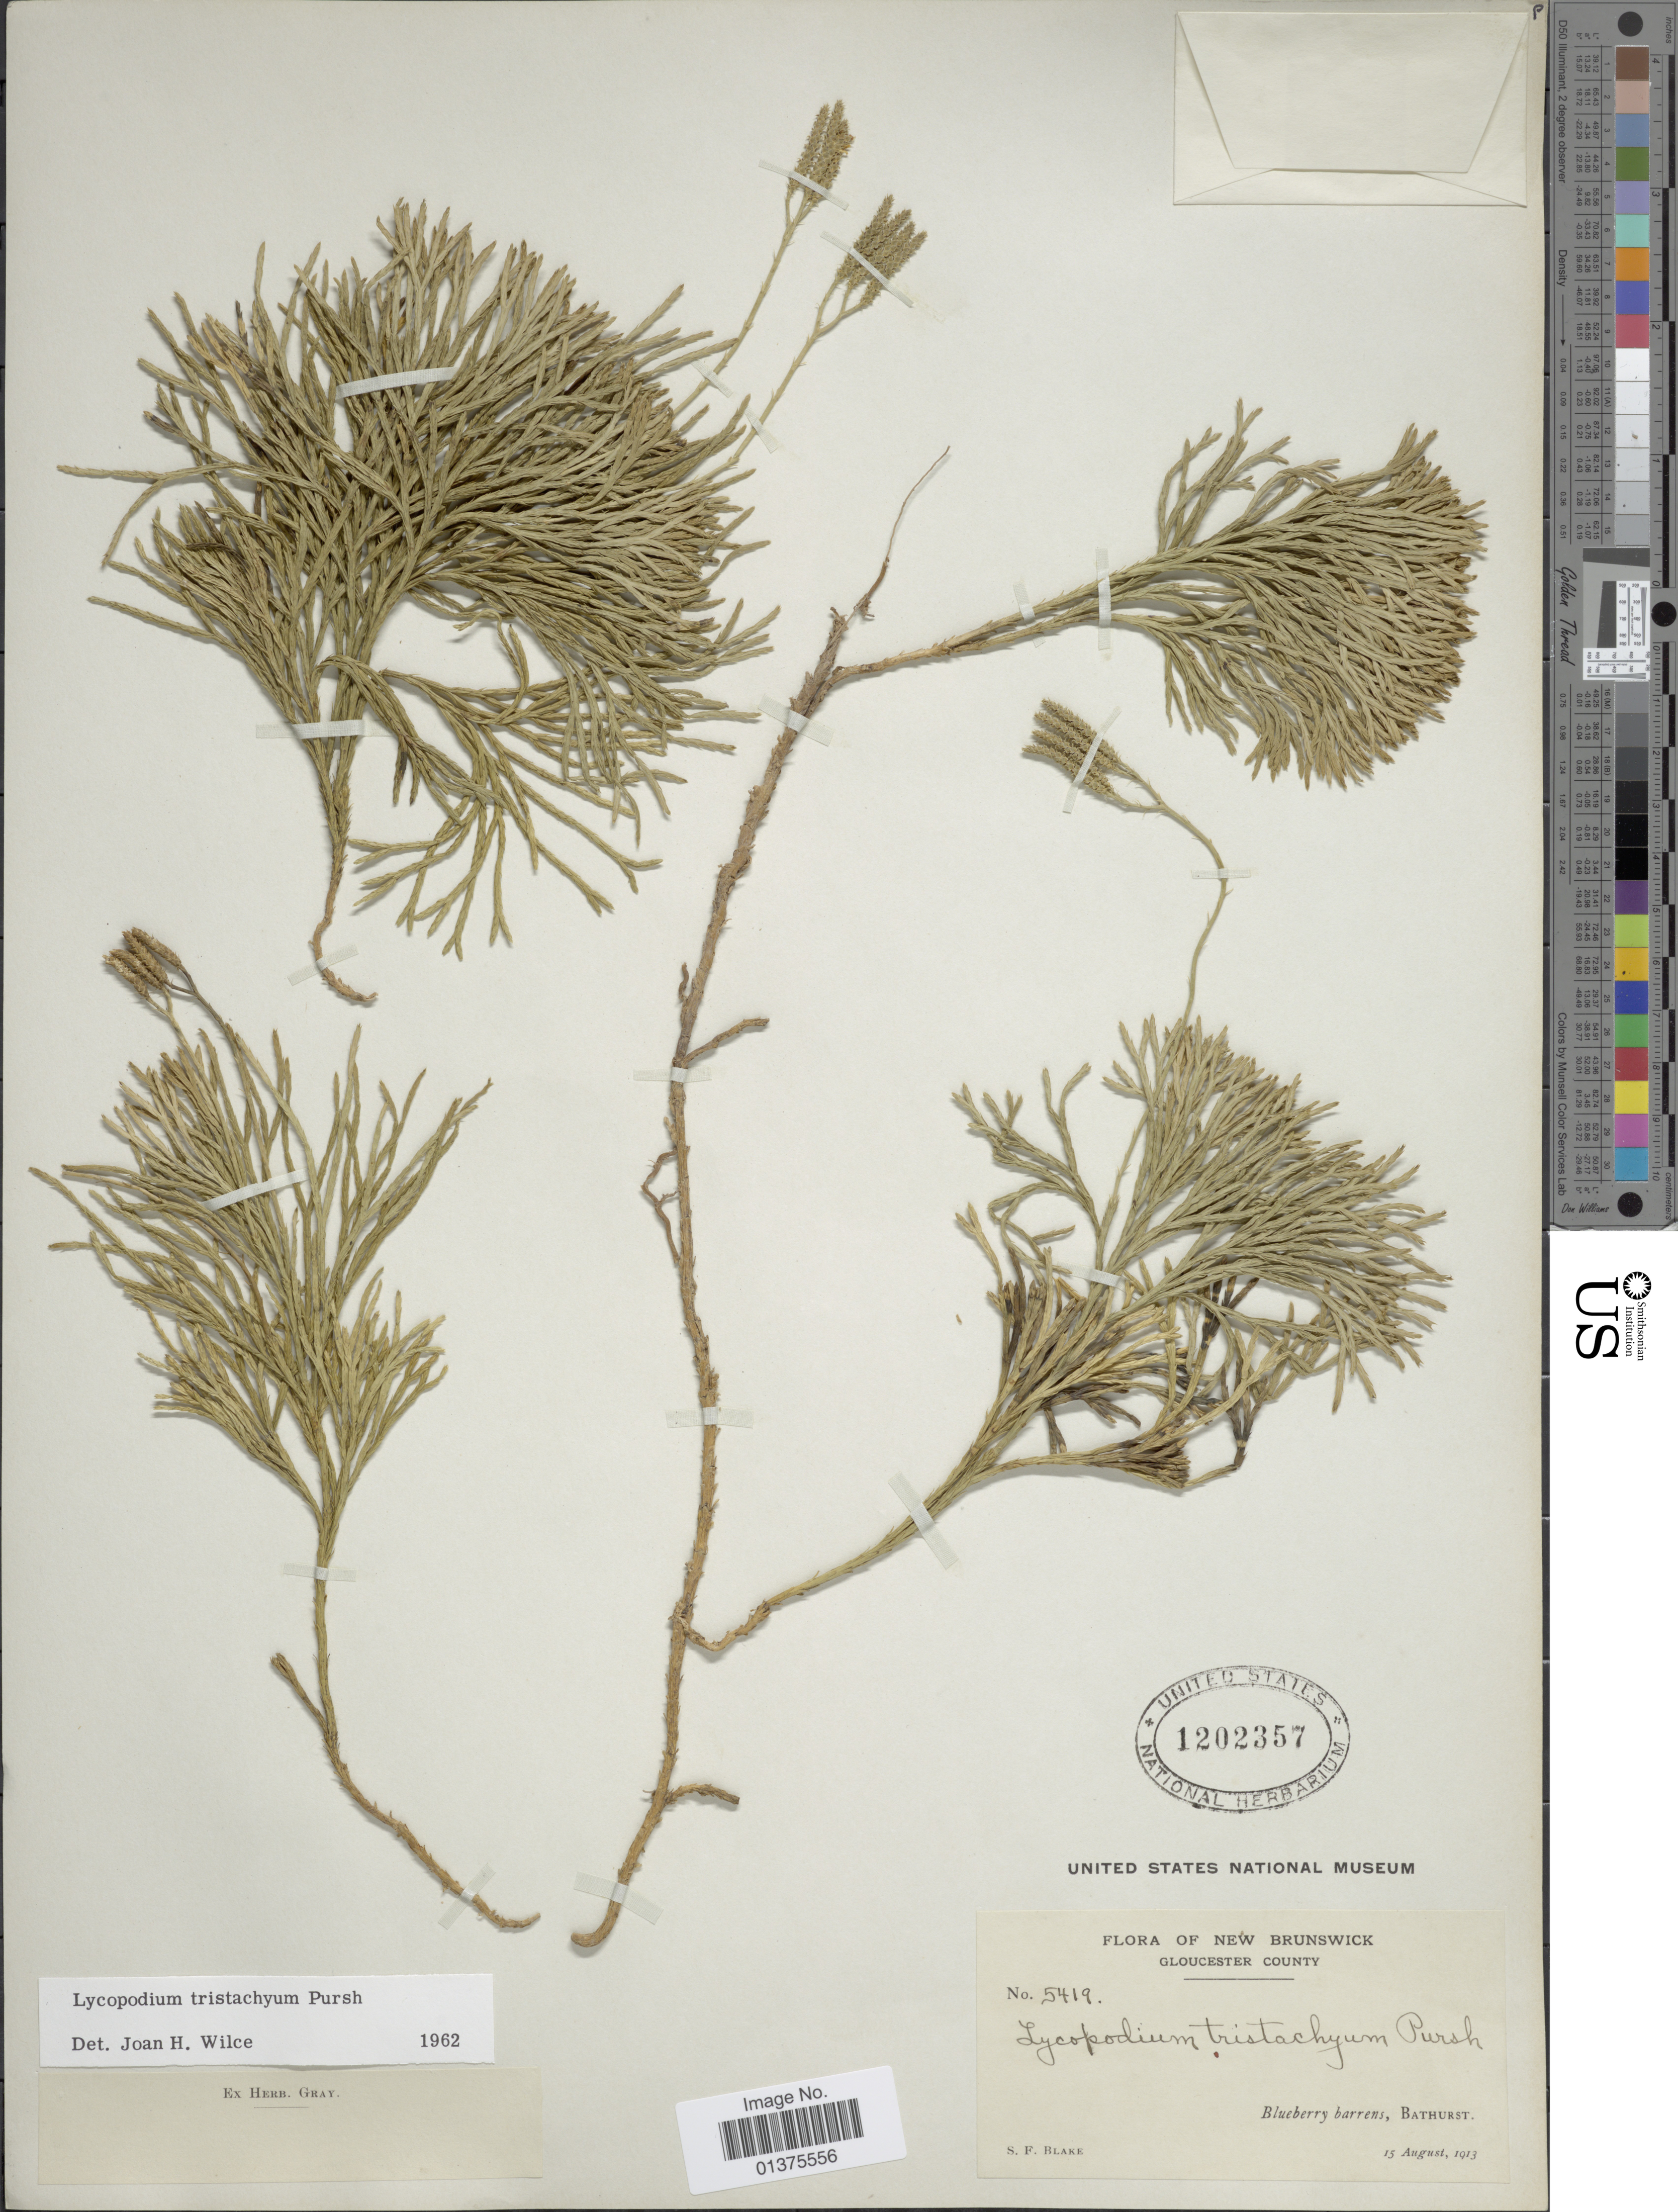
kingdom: Plantae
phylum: Tracheophyta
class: Lycopodiopsida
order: Lycopodiales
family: Lycopodiaceae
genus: Diphasiastrum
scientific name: Diphasiastrum tristachyum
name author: (Pursh) Holub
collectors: S. Blake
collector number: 5419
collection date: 1913-08-15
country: Canada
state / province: New Brunswick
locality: Blueberry barrens, Bathurst, Gloucester County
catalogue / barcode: US 1202357